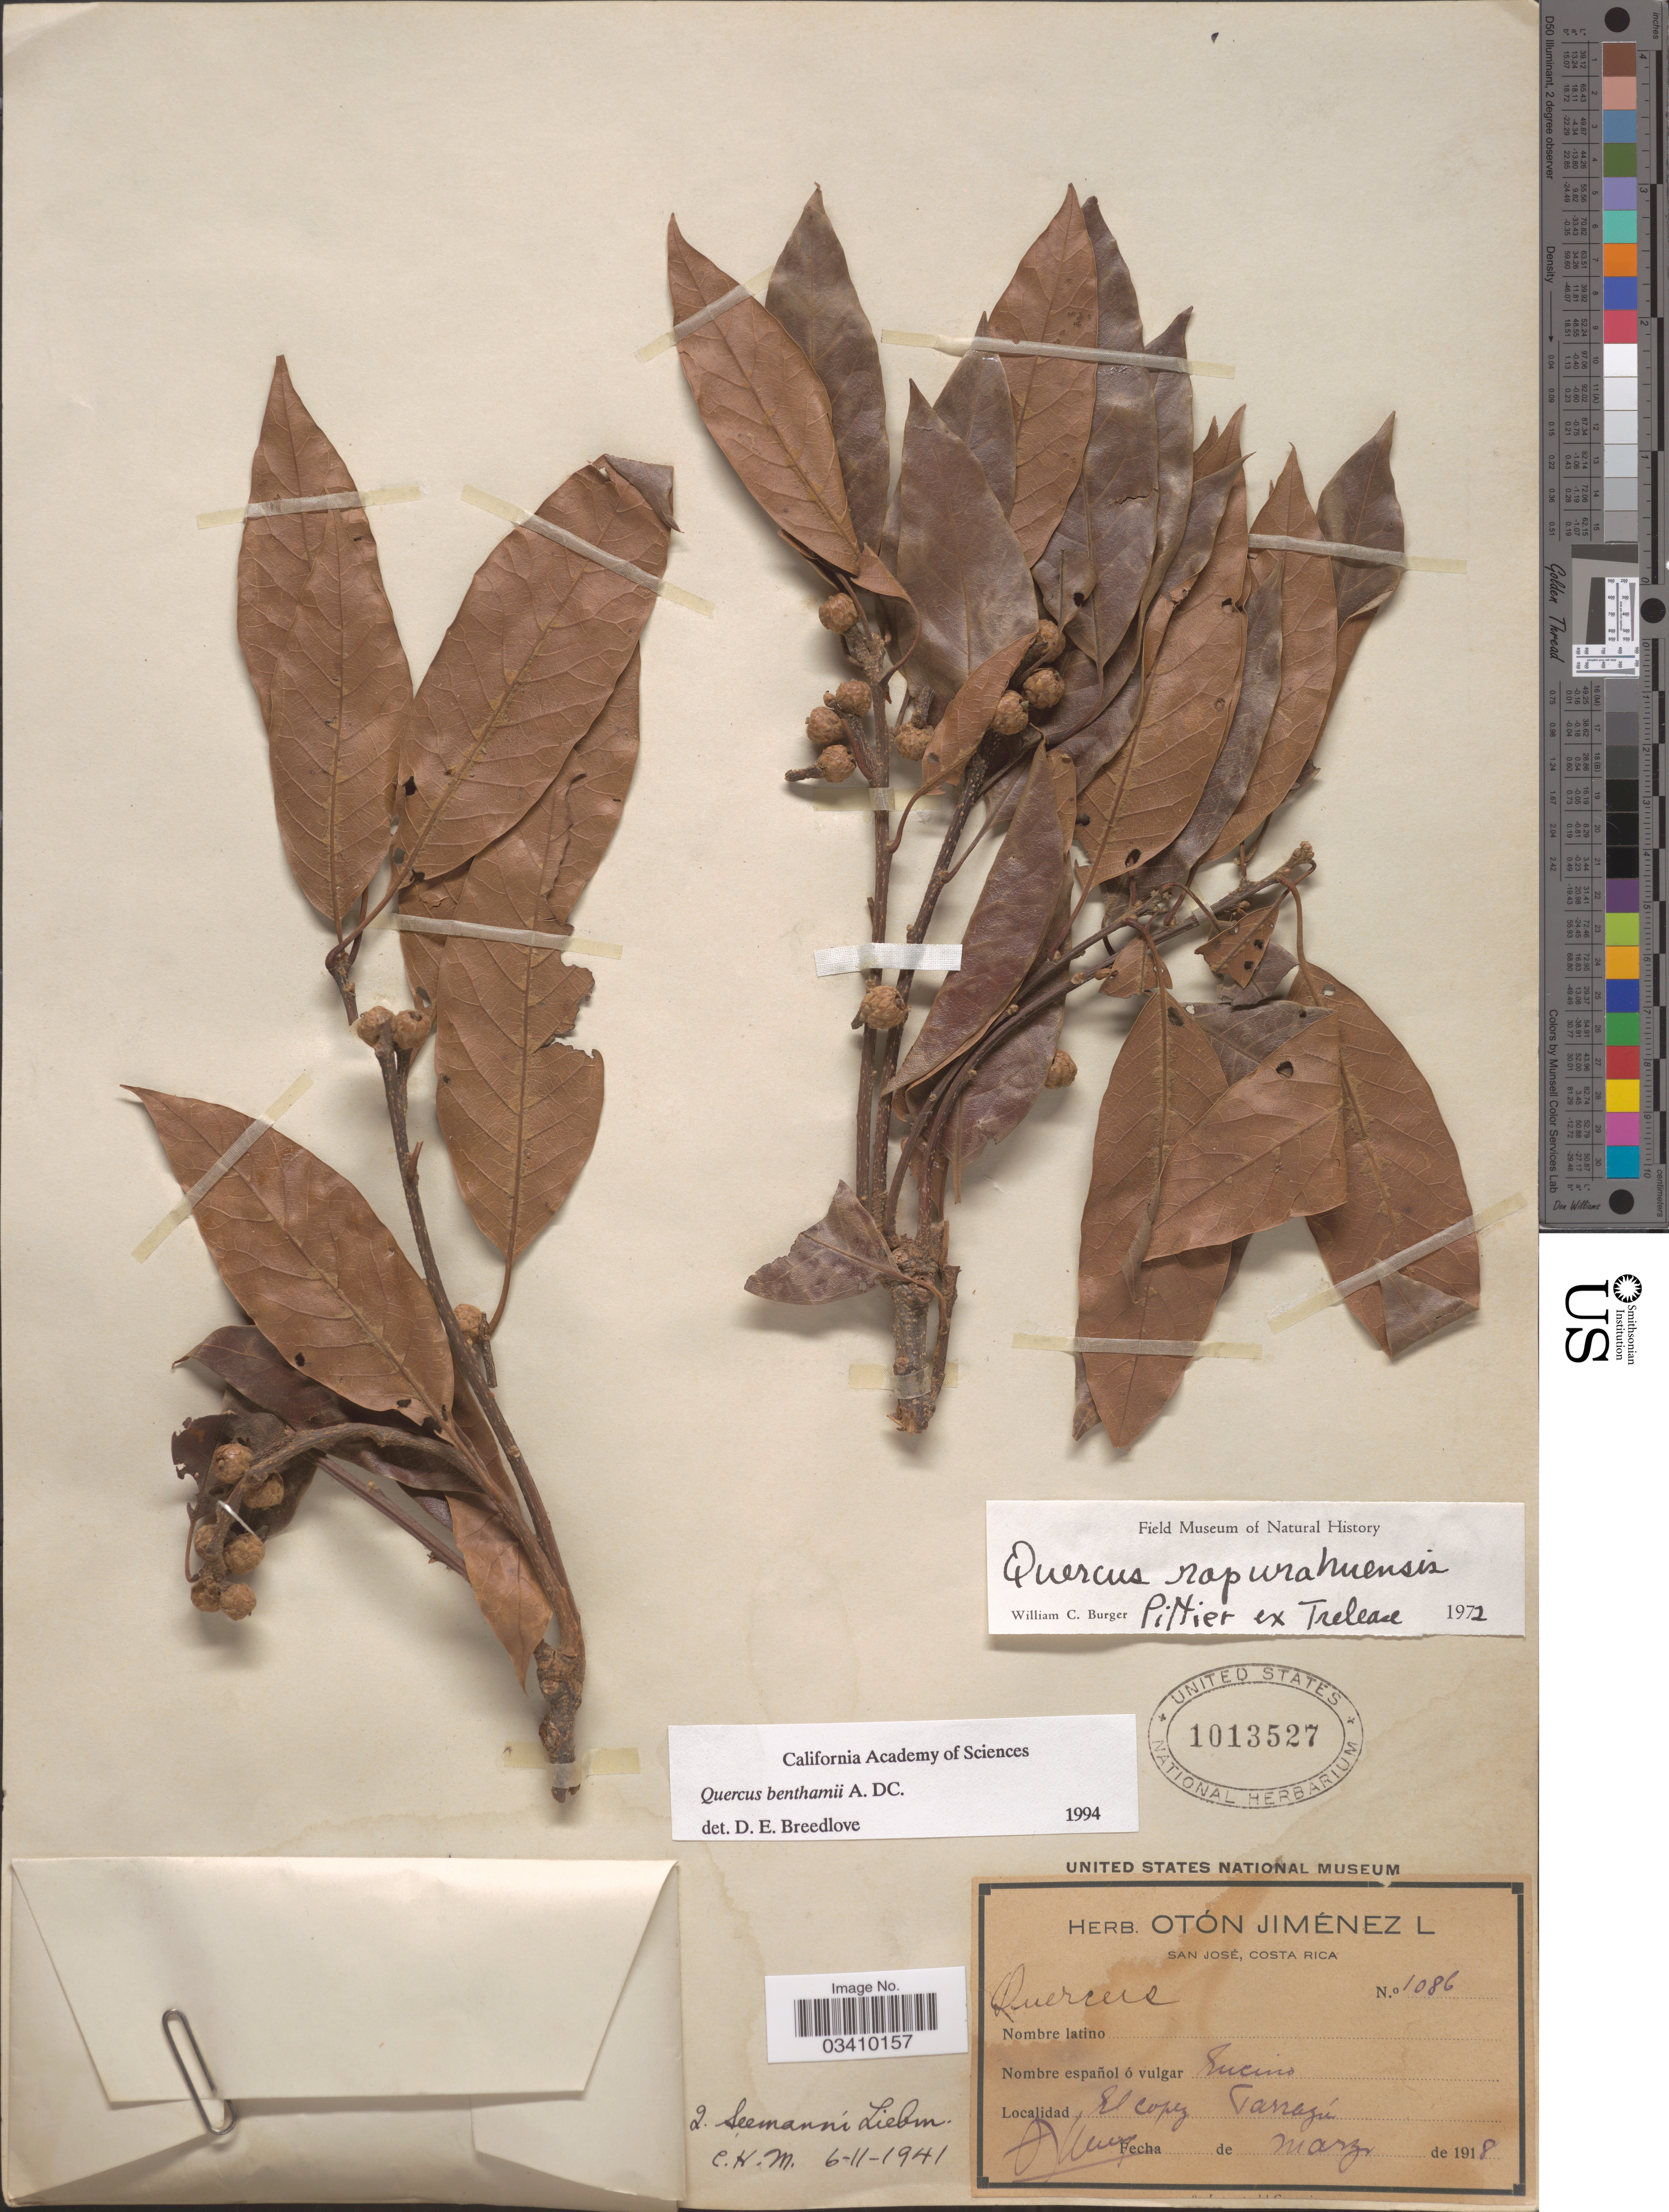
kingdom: Plantae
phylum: Tracheophyta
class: Magnoliopsida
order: Fagales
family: Fagaceae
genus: Quercus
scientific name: Quercus benthamii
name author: A. DC.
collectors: O. Jimenez L.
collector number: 1086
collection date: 1918-03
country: Costa Rica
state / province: San José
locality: El Copey Tarrazú.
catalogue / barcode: US 1013527